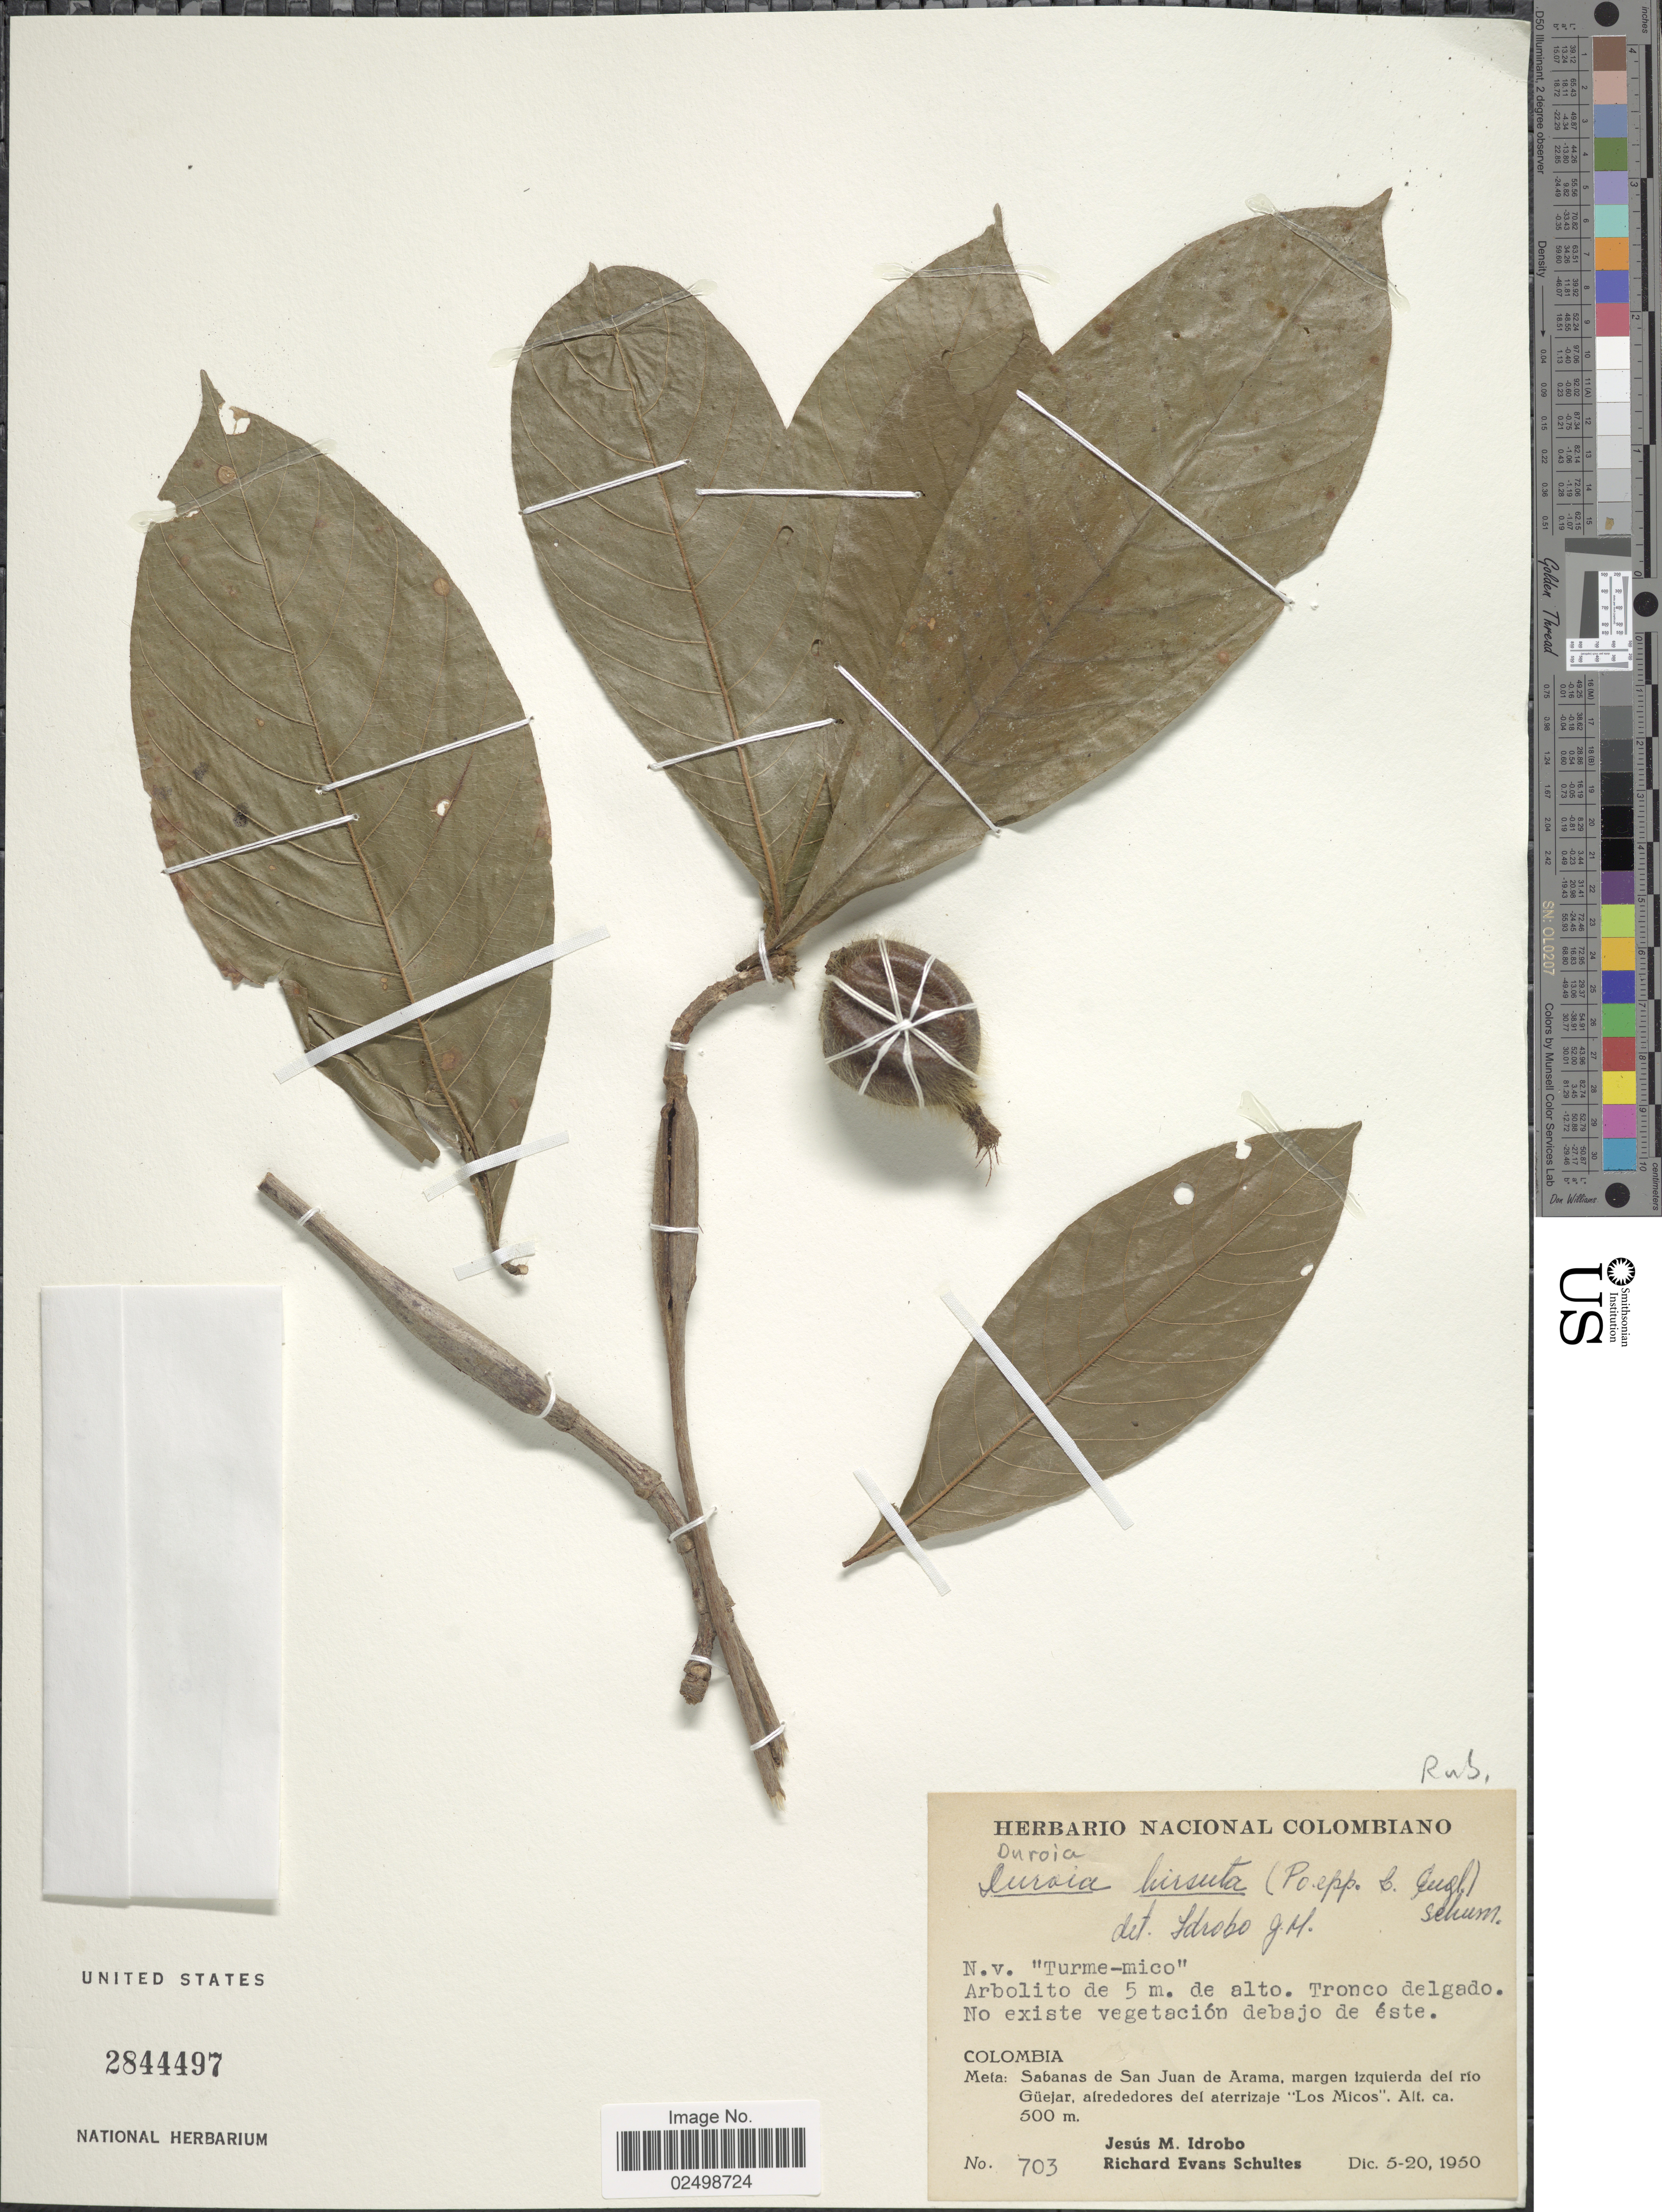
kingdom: Plantae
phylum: Tracheophyta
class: Magnoliopsida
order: Gentianales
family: Rubiaceae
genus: Duroia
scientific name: Duroia hirsuta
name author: (Poepp.) K. Schum.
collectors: J. M. Idrobo & R. E. Schultes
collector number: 703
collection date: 1950-12-05/1950-12-20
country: Colombia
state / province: Meta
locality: Sabanas de San Juan de Arama, margen izquierda del rio Guejar, alrededores del aterrizaje "Los Micos".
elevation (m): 500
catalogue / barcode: US 2844497